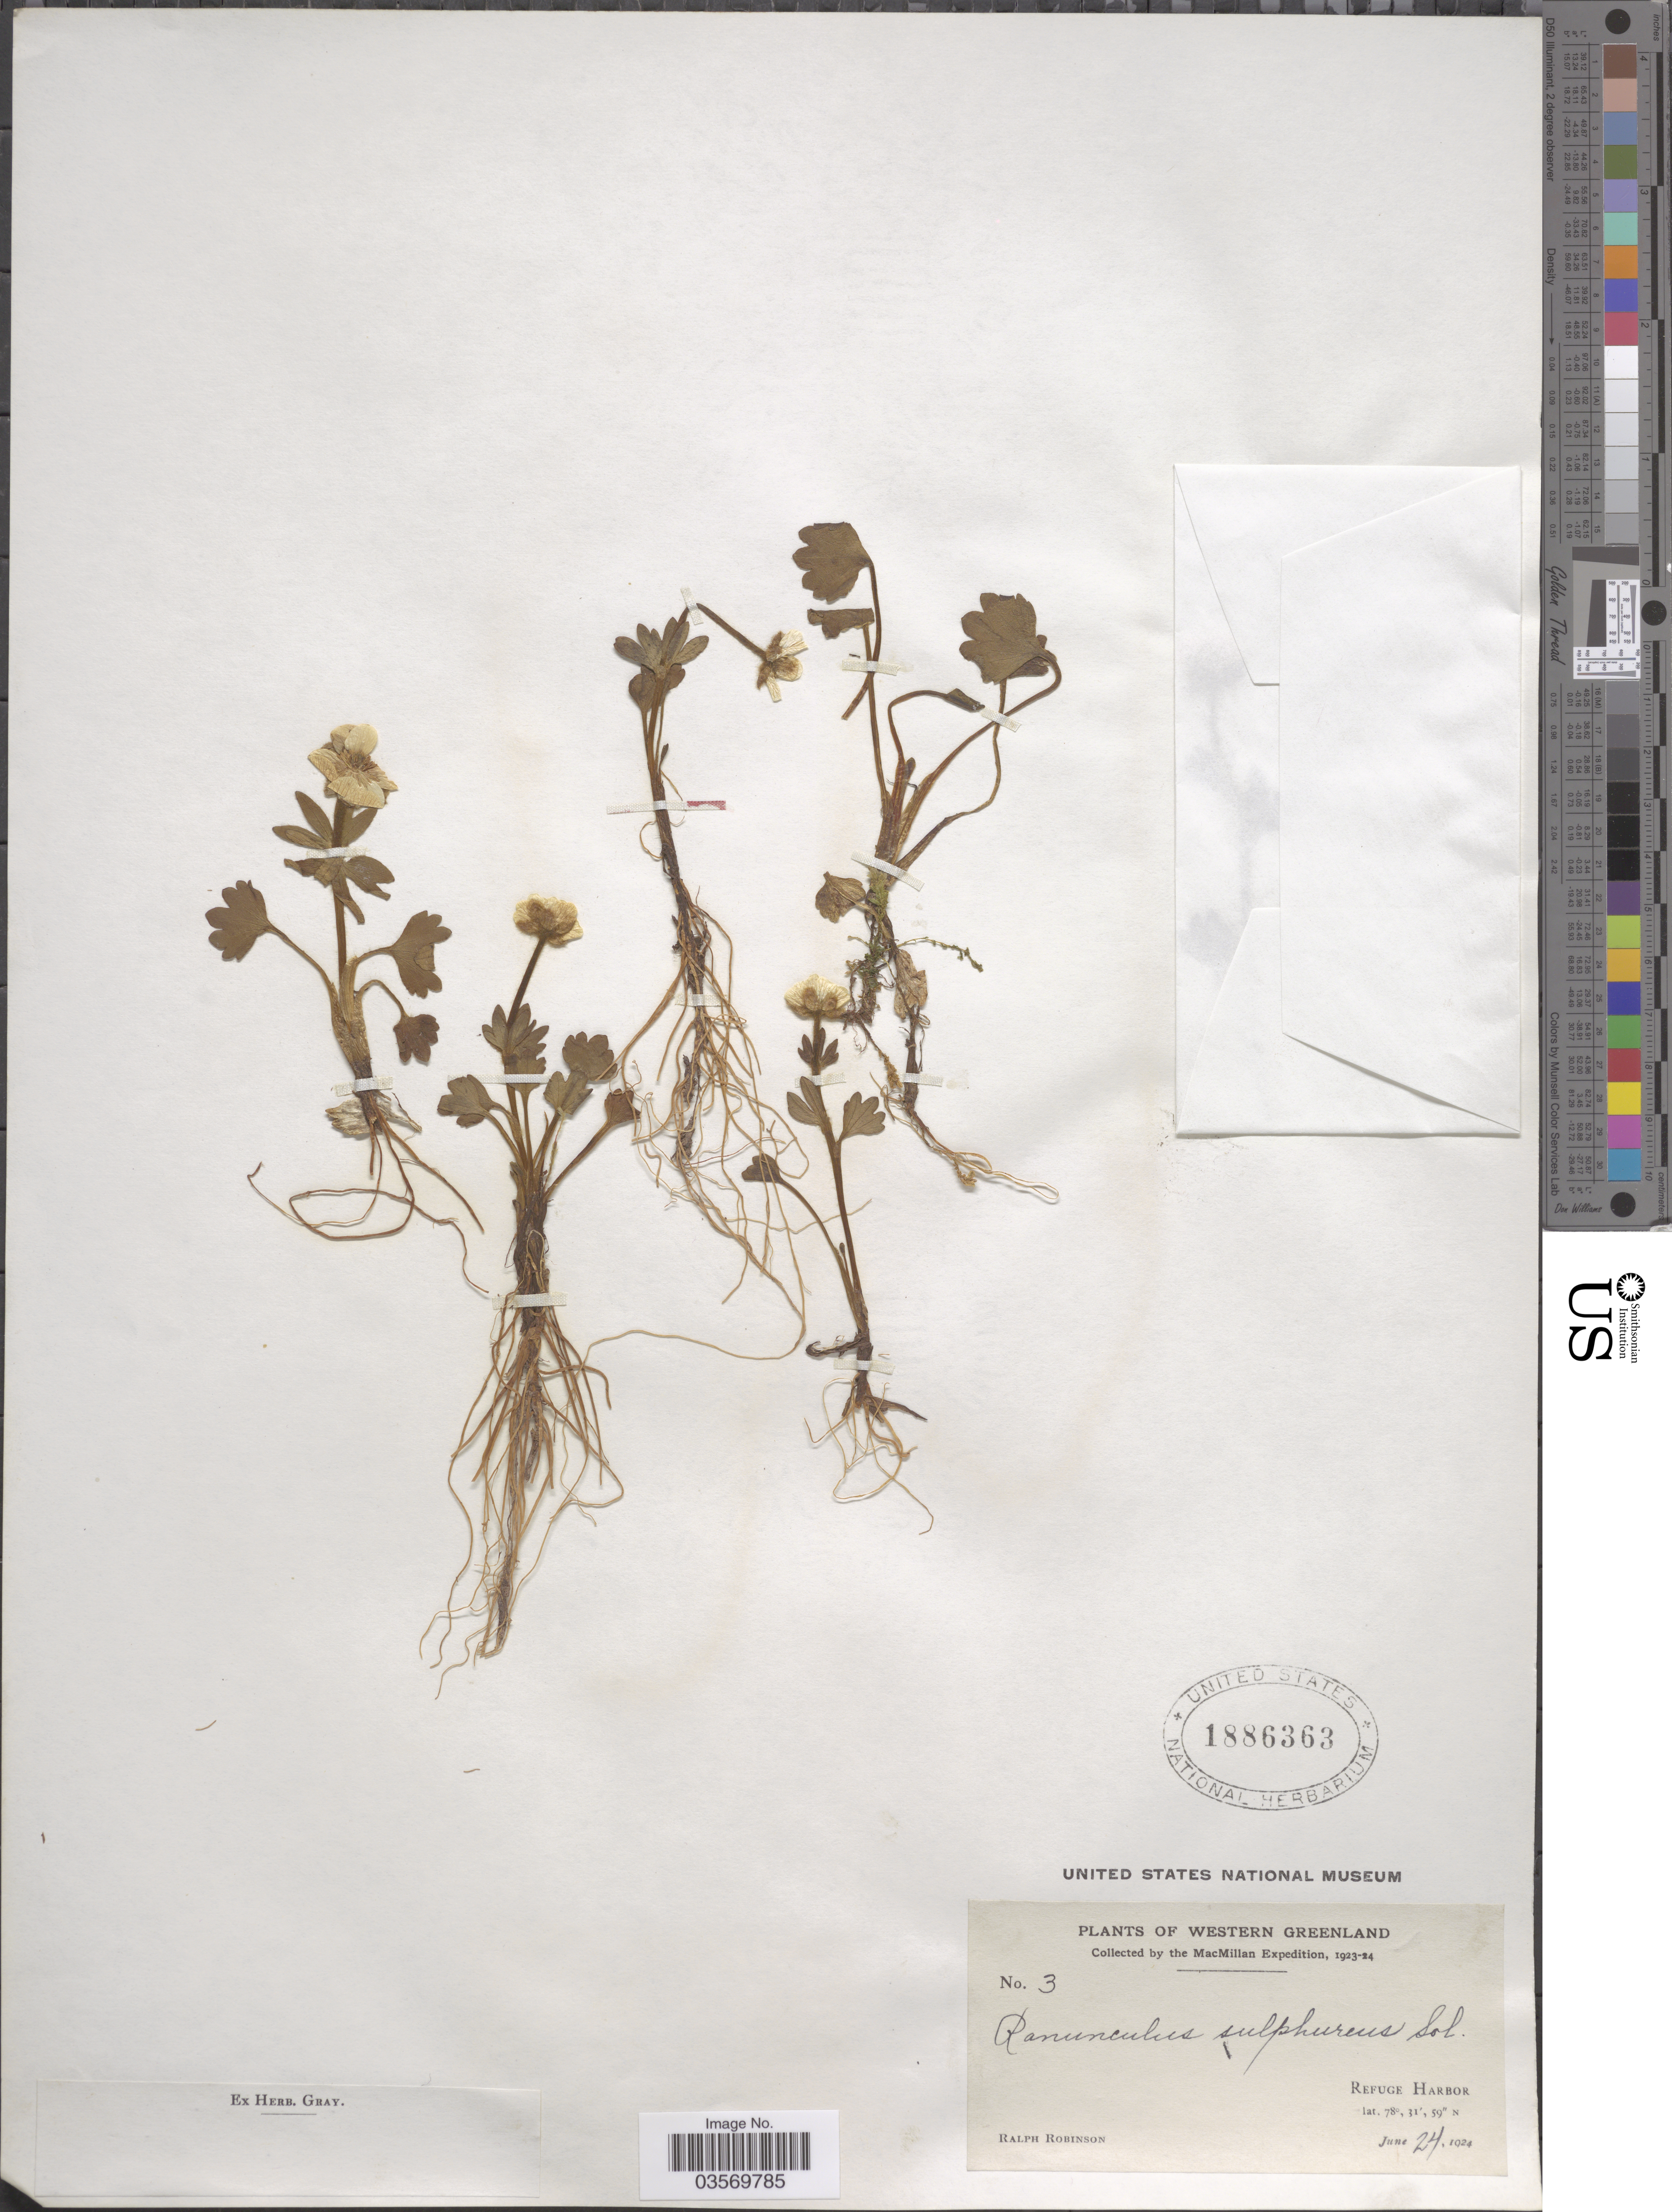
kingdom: Plantae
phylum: Tracheophyta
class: Magnoliopsida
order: Ranunculales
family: Ranunculaceae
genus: Ranunculus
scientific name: Ranunculus sulphureus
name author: Sol.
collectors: R. Robinson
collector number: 3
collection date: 1924-06-24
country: Greenland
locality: Western Greenland. Refuge Harbor.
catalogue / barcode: US 1886363